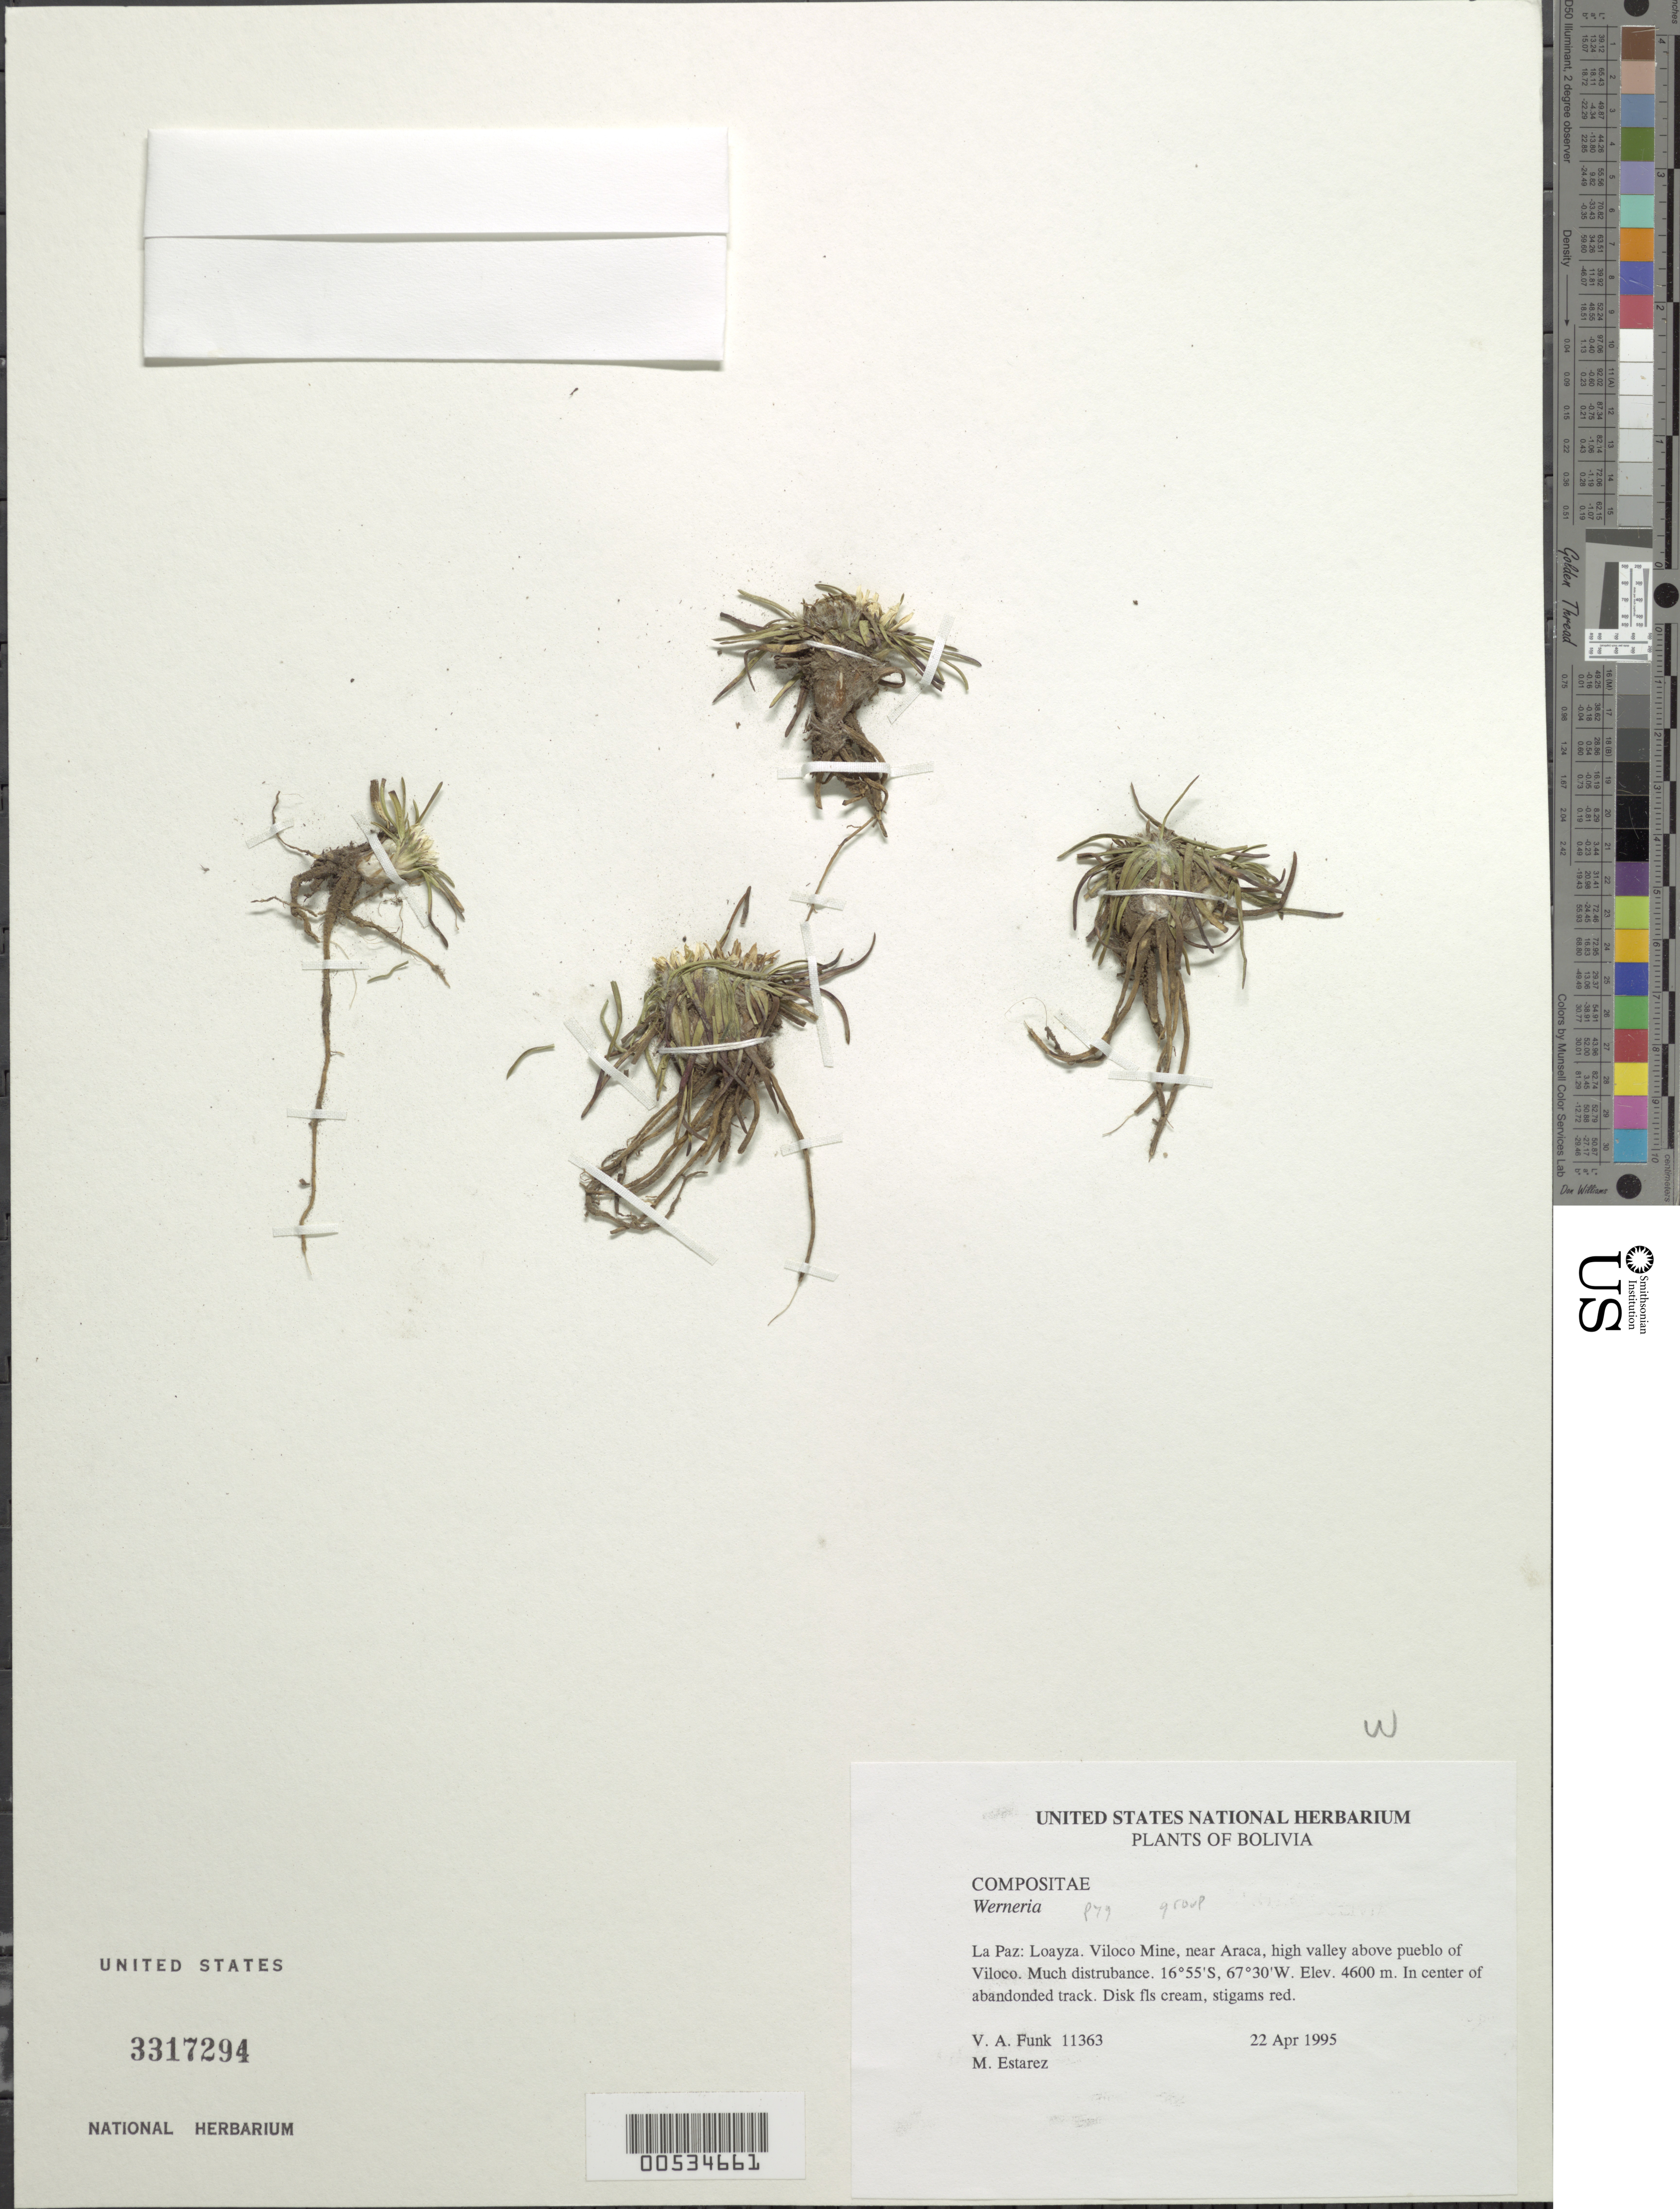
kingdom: Plantae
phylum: Tracheophyta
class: Magnoliopsida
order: Asterales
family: Asteraceae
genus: Werneria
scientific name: Werneria pygmaea complex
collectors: V. Funk & M. Estarez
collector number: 11363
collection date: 1995-04-22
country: Bolivia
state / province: La Paz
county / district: Loayza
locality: Viloco Mine, near Araca, high valley above pueblo of Viloco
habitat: Much disturbance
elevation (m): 4600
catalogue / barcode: US 3317294